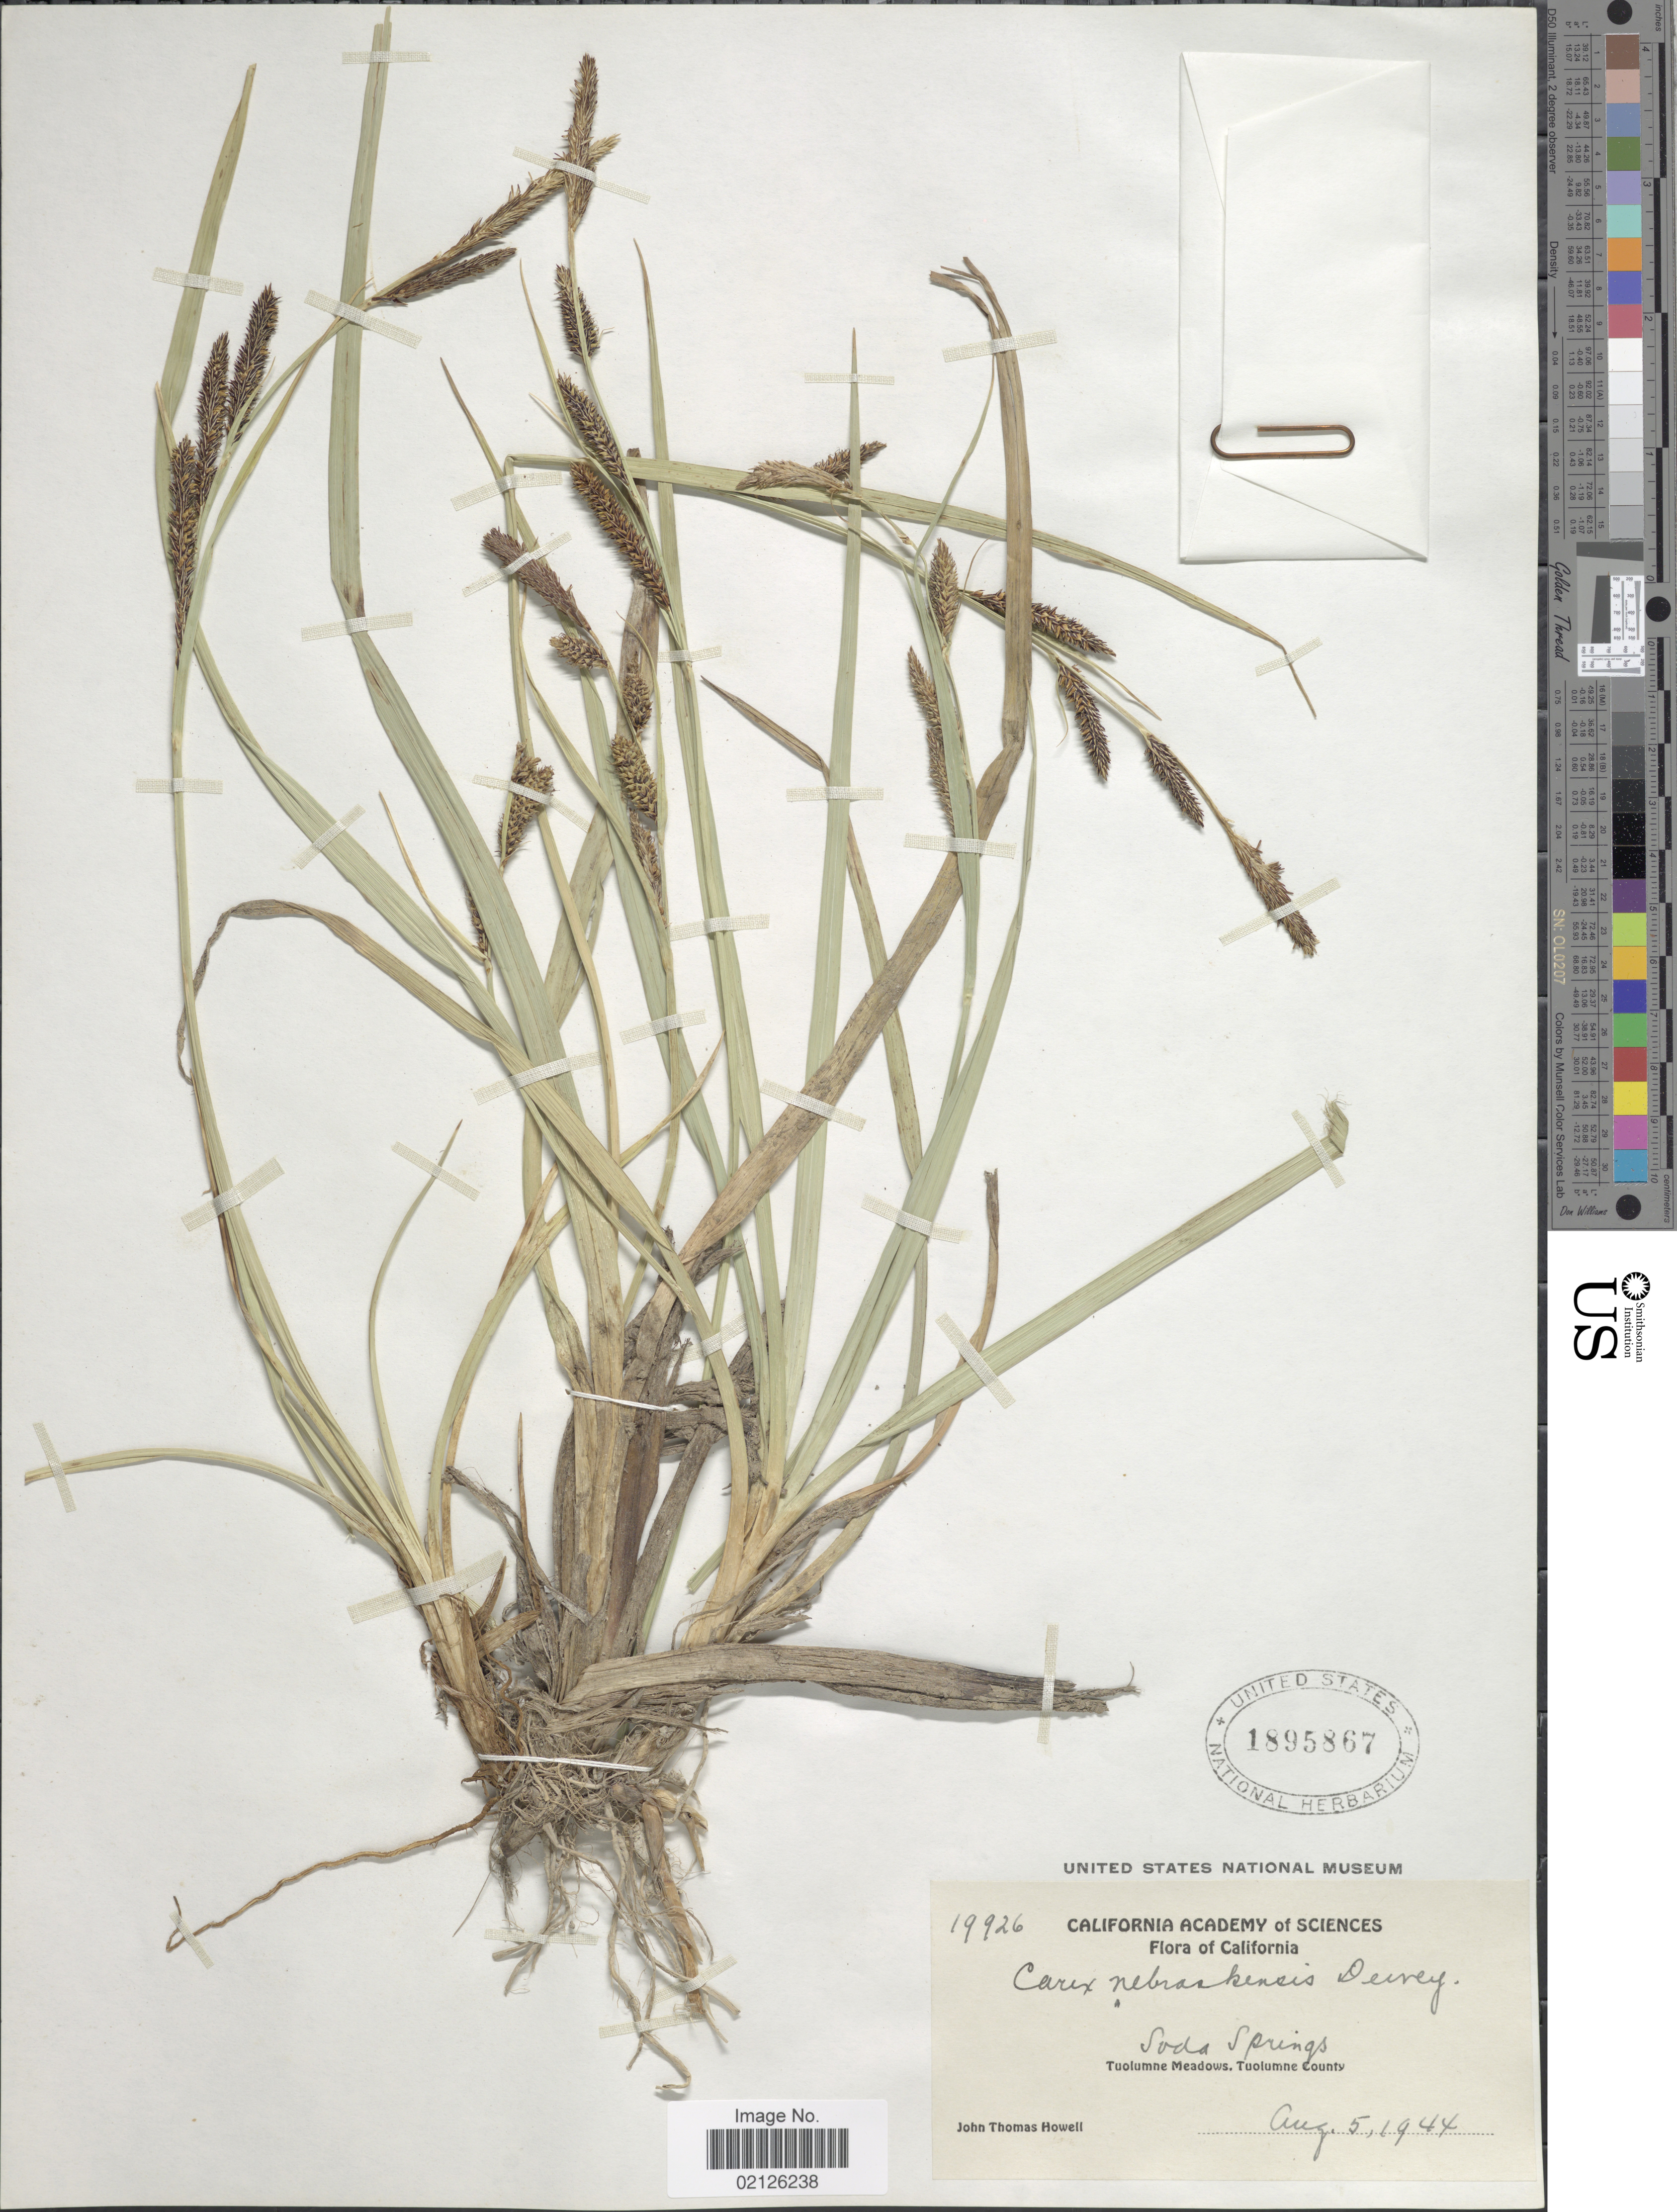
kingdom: Plantae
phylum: Tracheophyta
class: Liliopsida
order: Poales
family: Cyperaceae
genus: Carex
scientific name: Carex nebrascensis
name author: Dewey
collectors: J. T. Howell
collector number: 19926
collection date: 1944-08-05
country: United States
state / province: California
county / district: Tuolumne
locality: Soda Springs, Tuolumne Meadows, Tuolumne County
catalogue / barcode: US 1895867